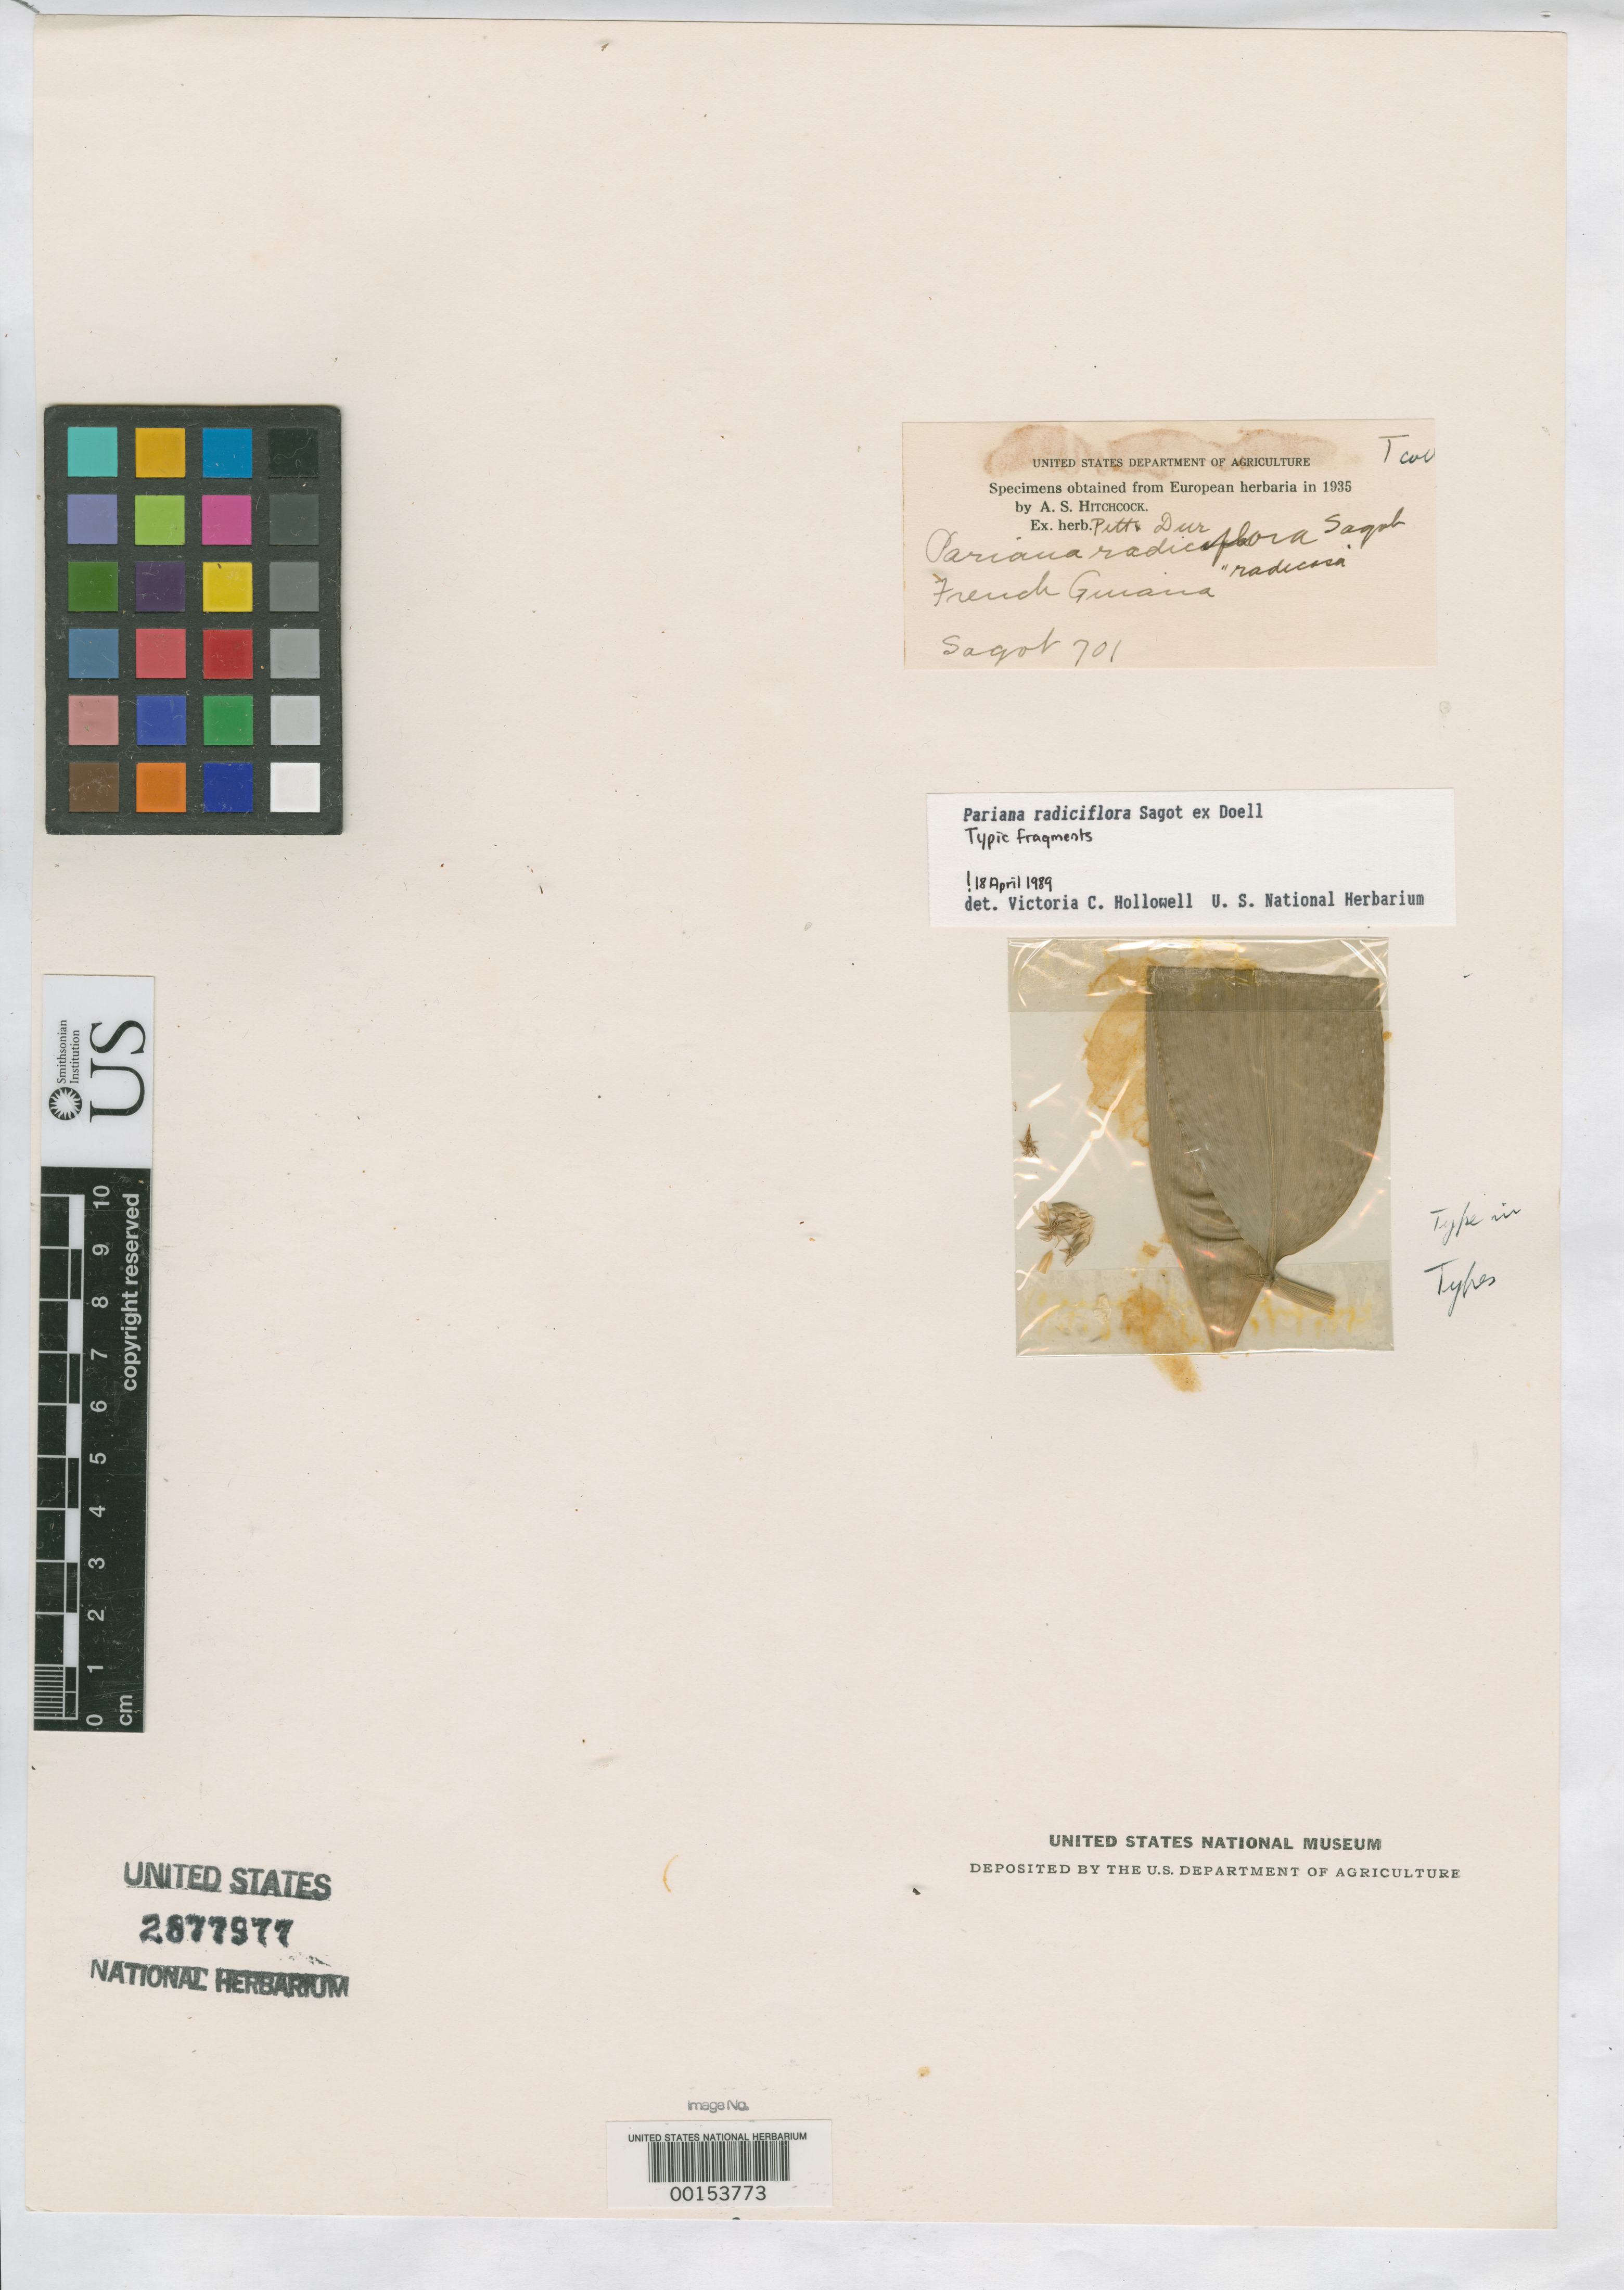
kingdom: Plantae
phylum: Tracheophyta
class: Liliopsida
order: Poales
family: Poaceae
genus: Pariana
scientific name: Pariana radiciflora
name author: Sagot ex Döll in Mart.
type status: Isolectotype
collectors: P. A. Sagot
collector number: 701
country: French Guiana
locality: Cayenne.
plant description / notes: Fragment of syntype.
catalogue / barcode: US 2877977